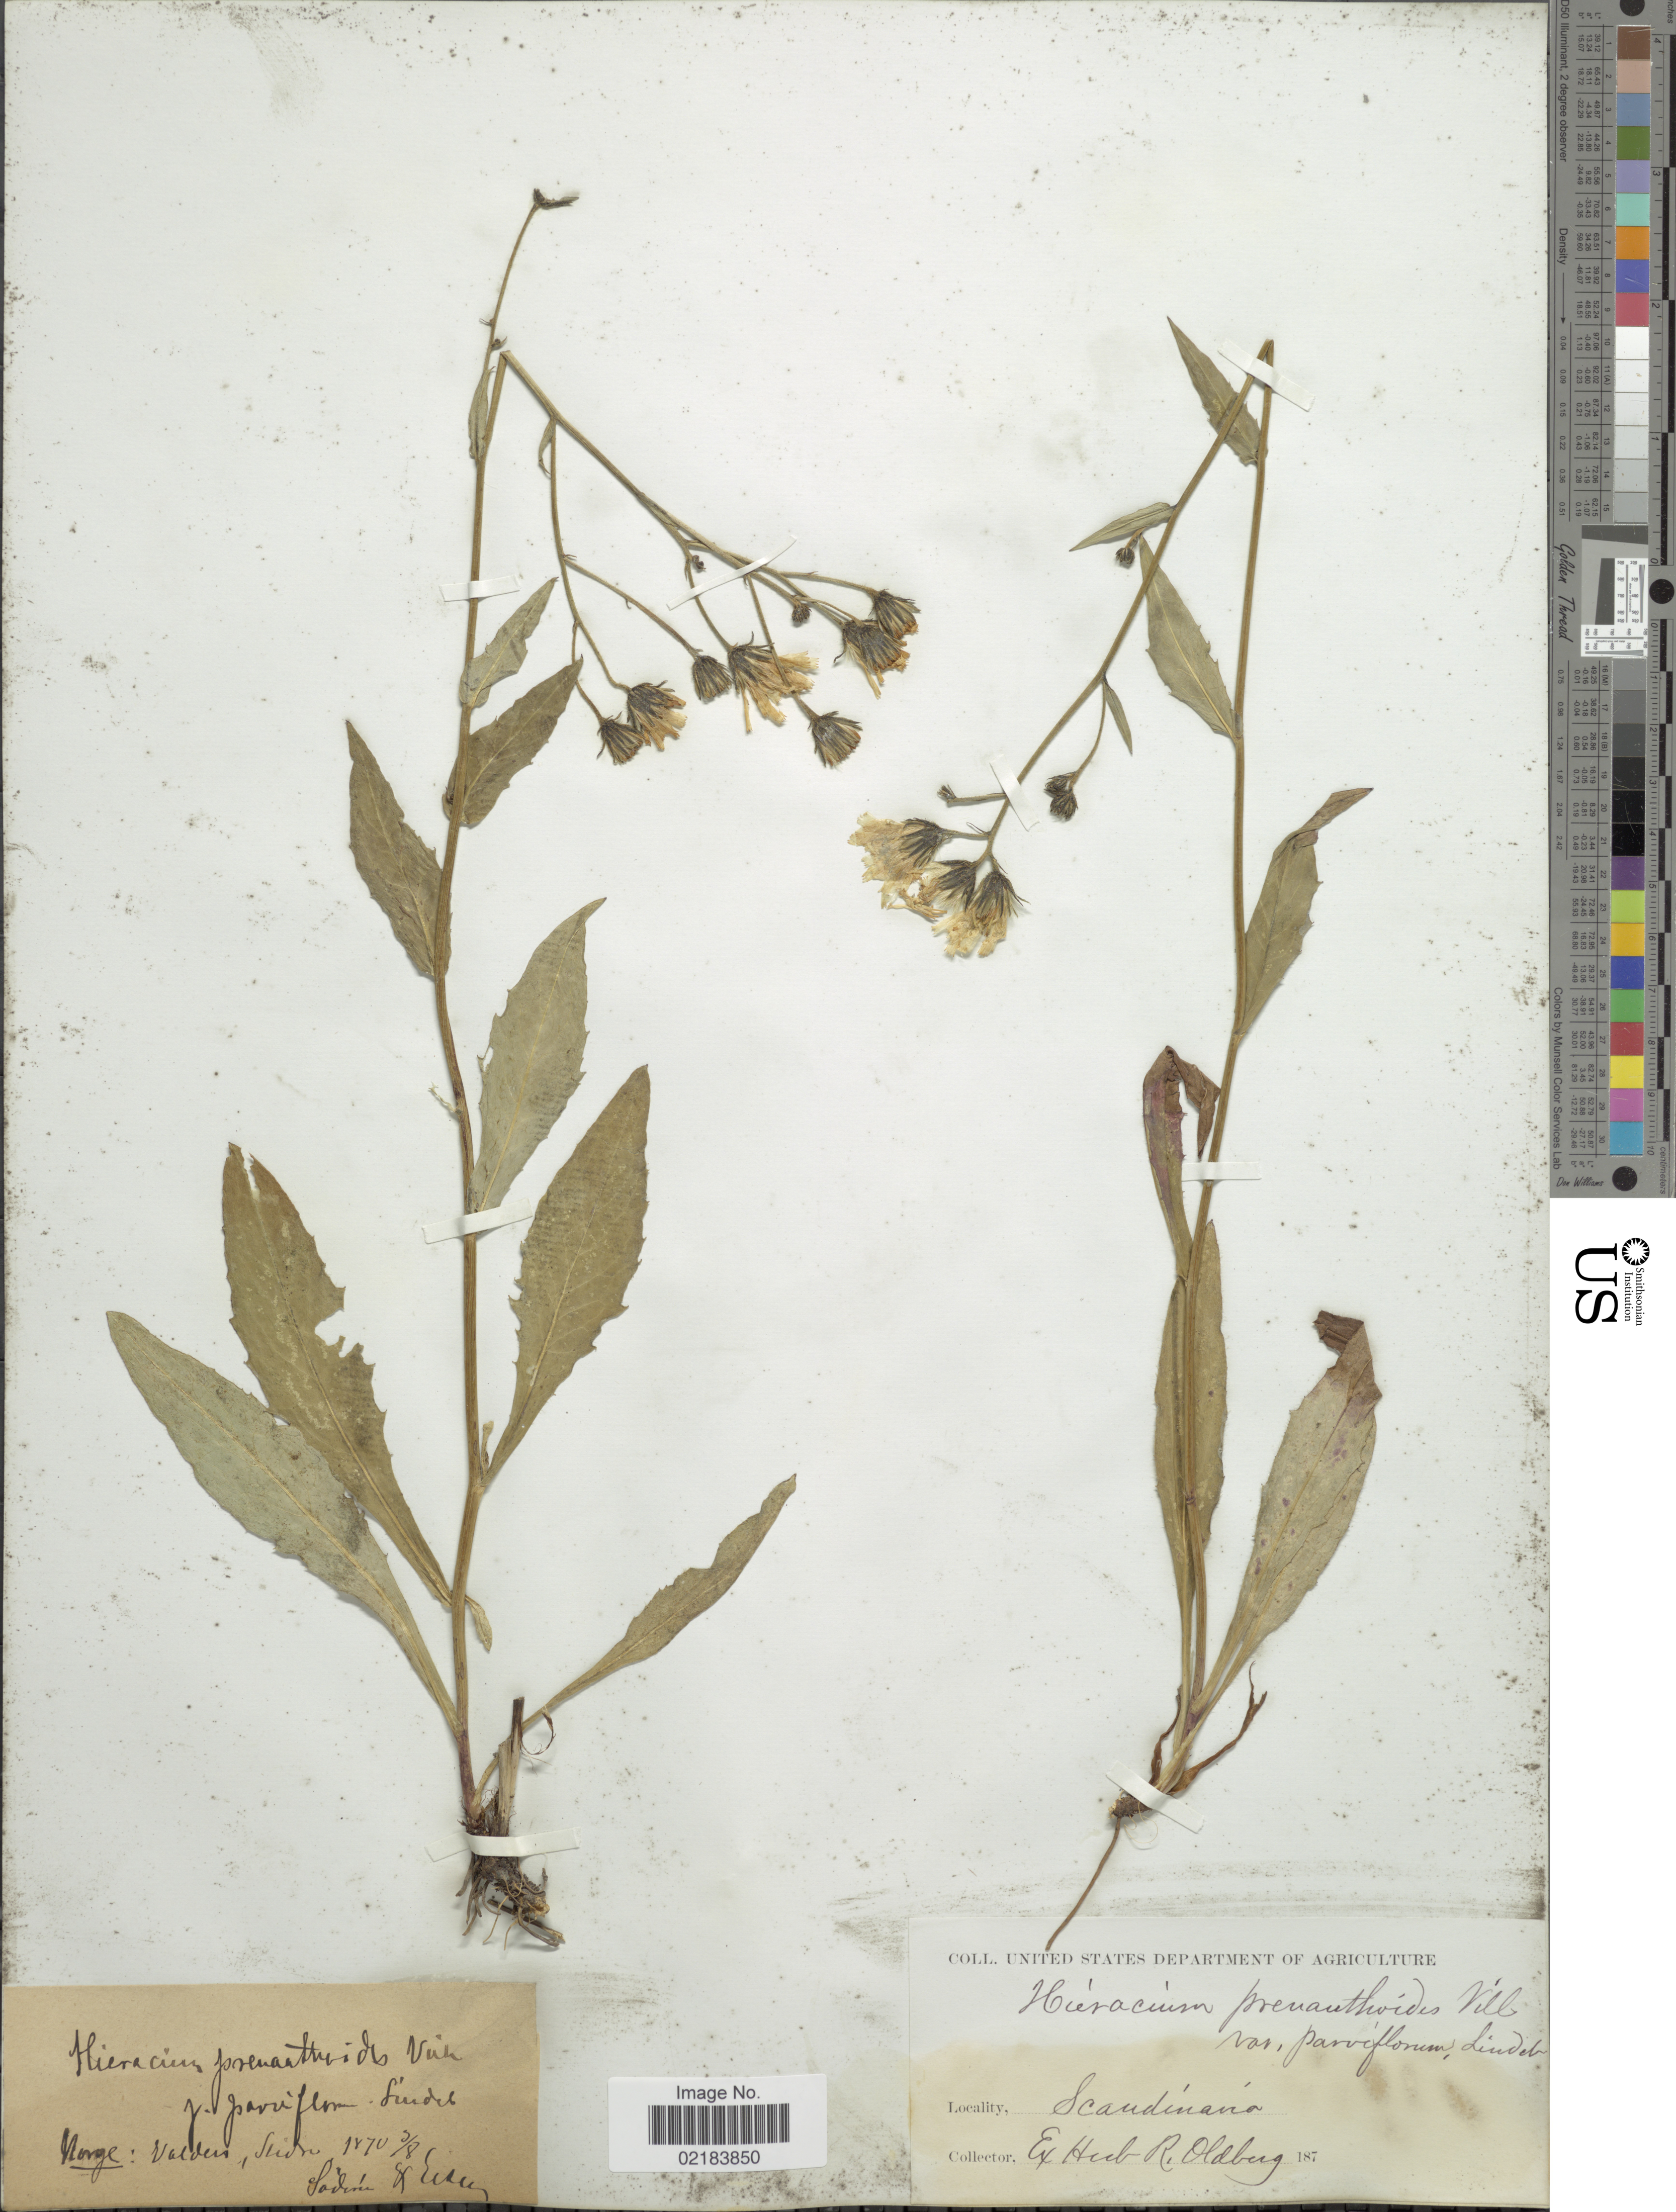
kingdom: Plantae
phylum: Tracheophyta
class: Magnoliopsida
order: Asterales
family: Asteraceae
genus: Hieracium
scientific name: Hieracium prenanthoides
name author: Vill.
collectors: Söderén & Eisen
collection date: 1870-08-03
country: Norway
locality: Valders, Slidre